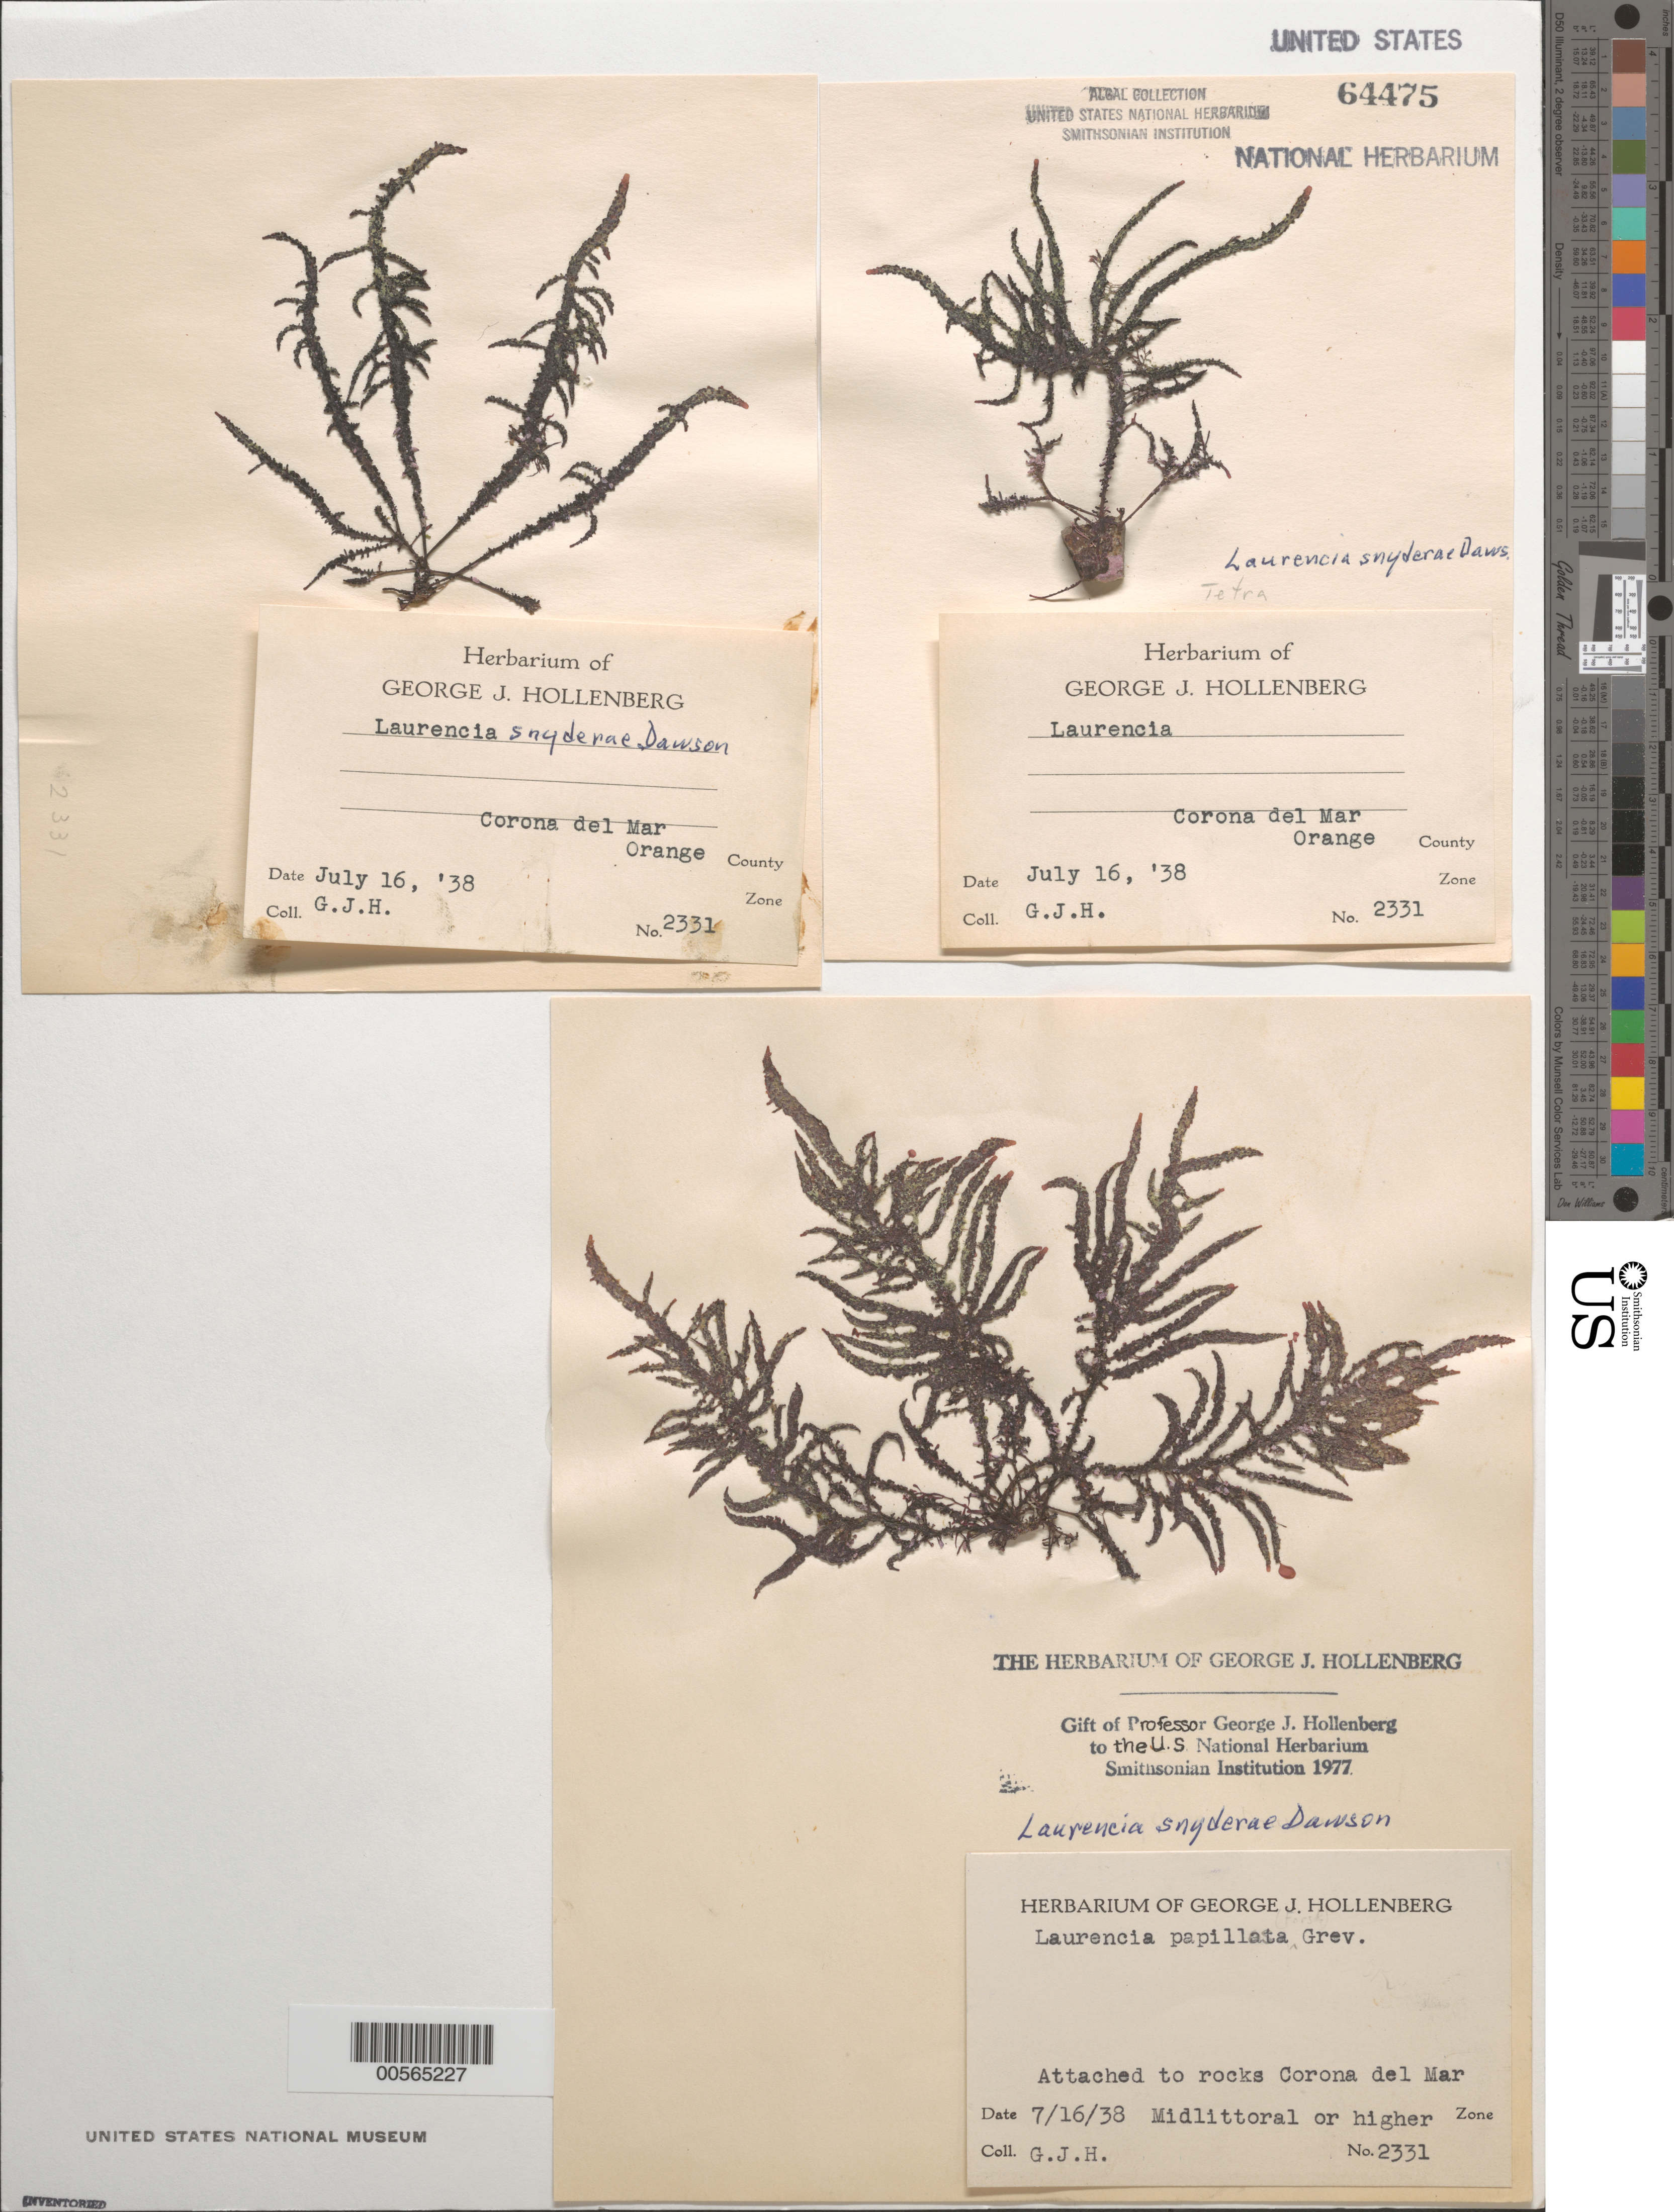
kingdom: Plantae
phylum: Rhodophyta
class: Florideophyceae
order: Ceramiales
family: Rhodomelaceae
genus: Laurencia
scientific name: Laurencia snyderae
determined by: Hollenberg, George J.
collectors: G. Hollenberg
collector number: GJH 2331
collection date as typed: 16 Jul 1938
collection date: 1938-07-16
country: United States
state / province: California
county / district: Orange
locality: Corona del Mar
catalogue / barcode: US 64475